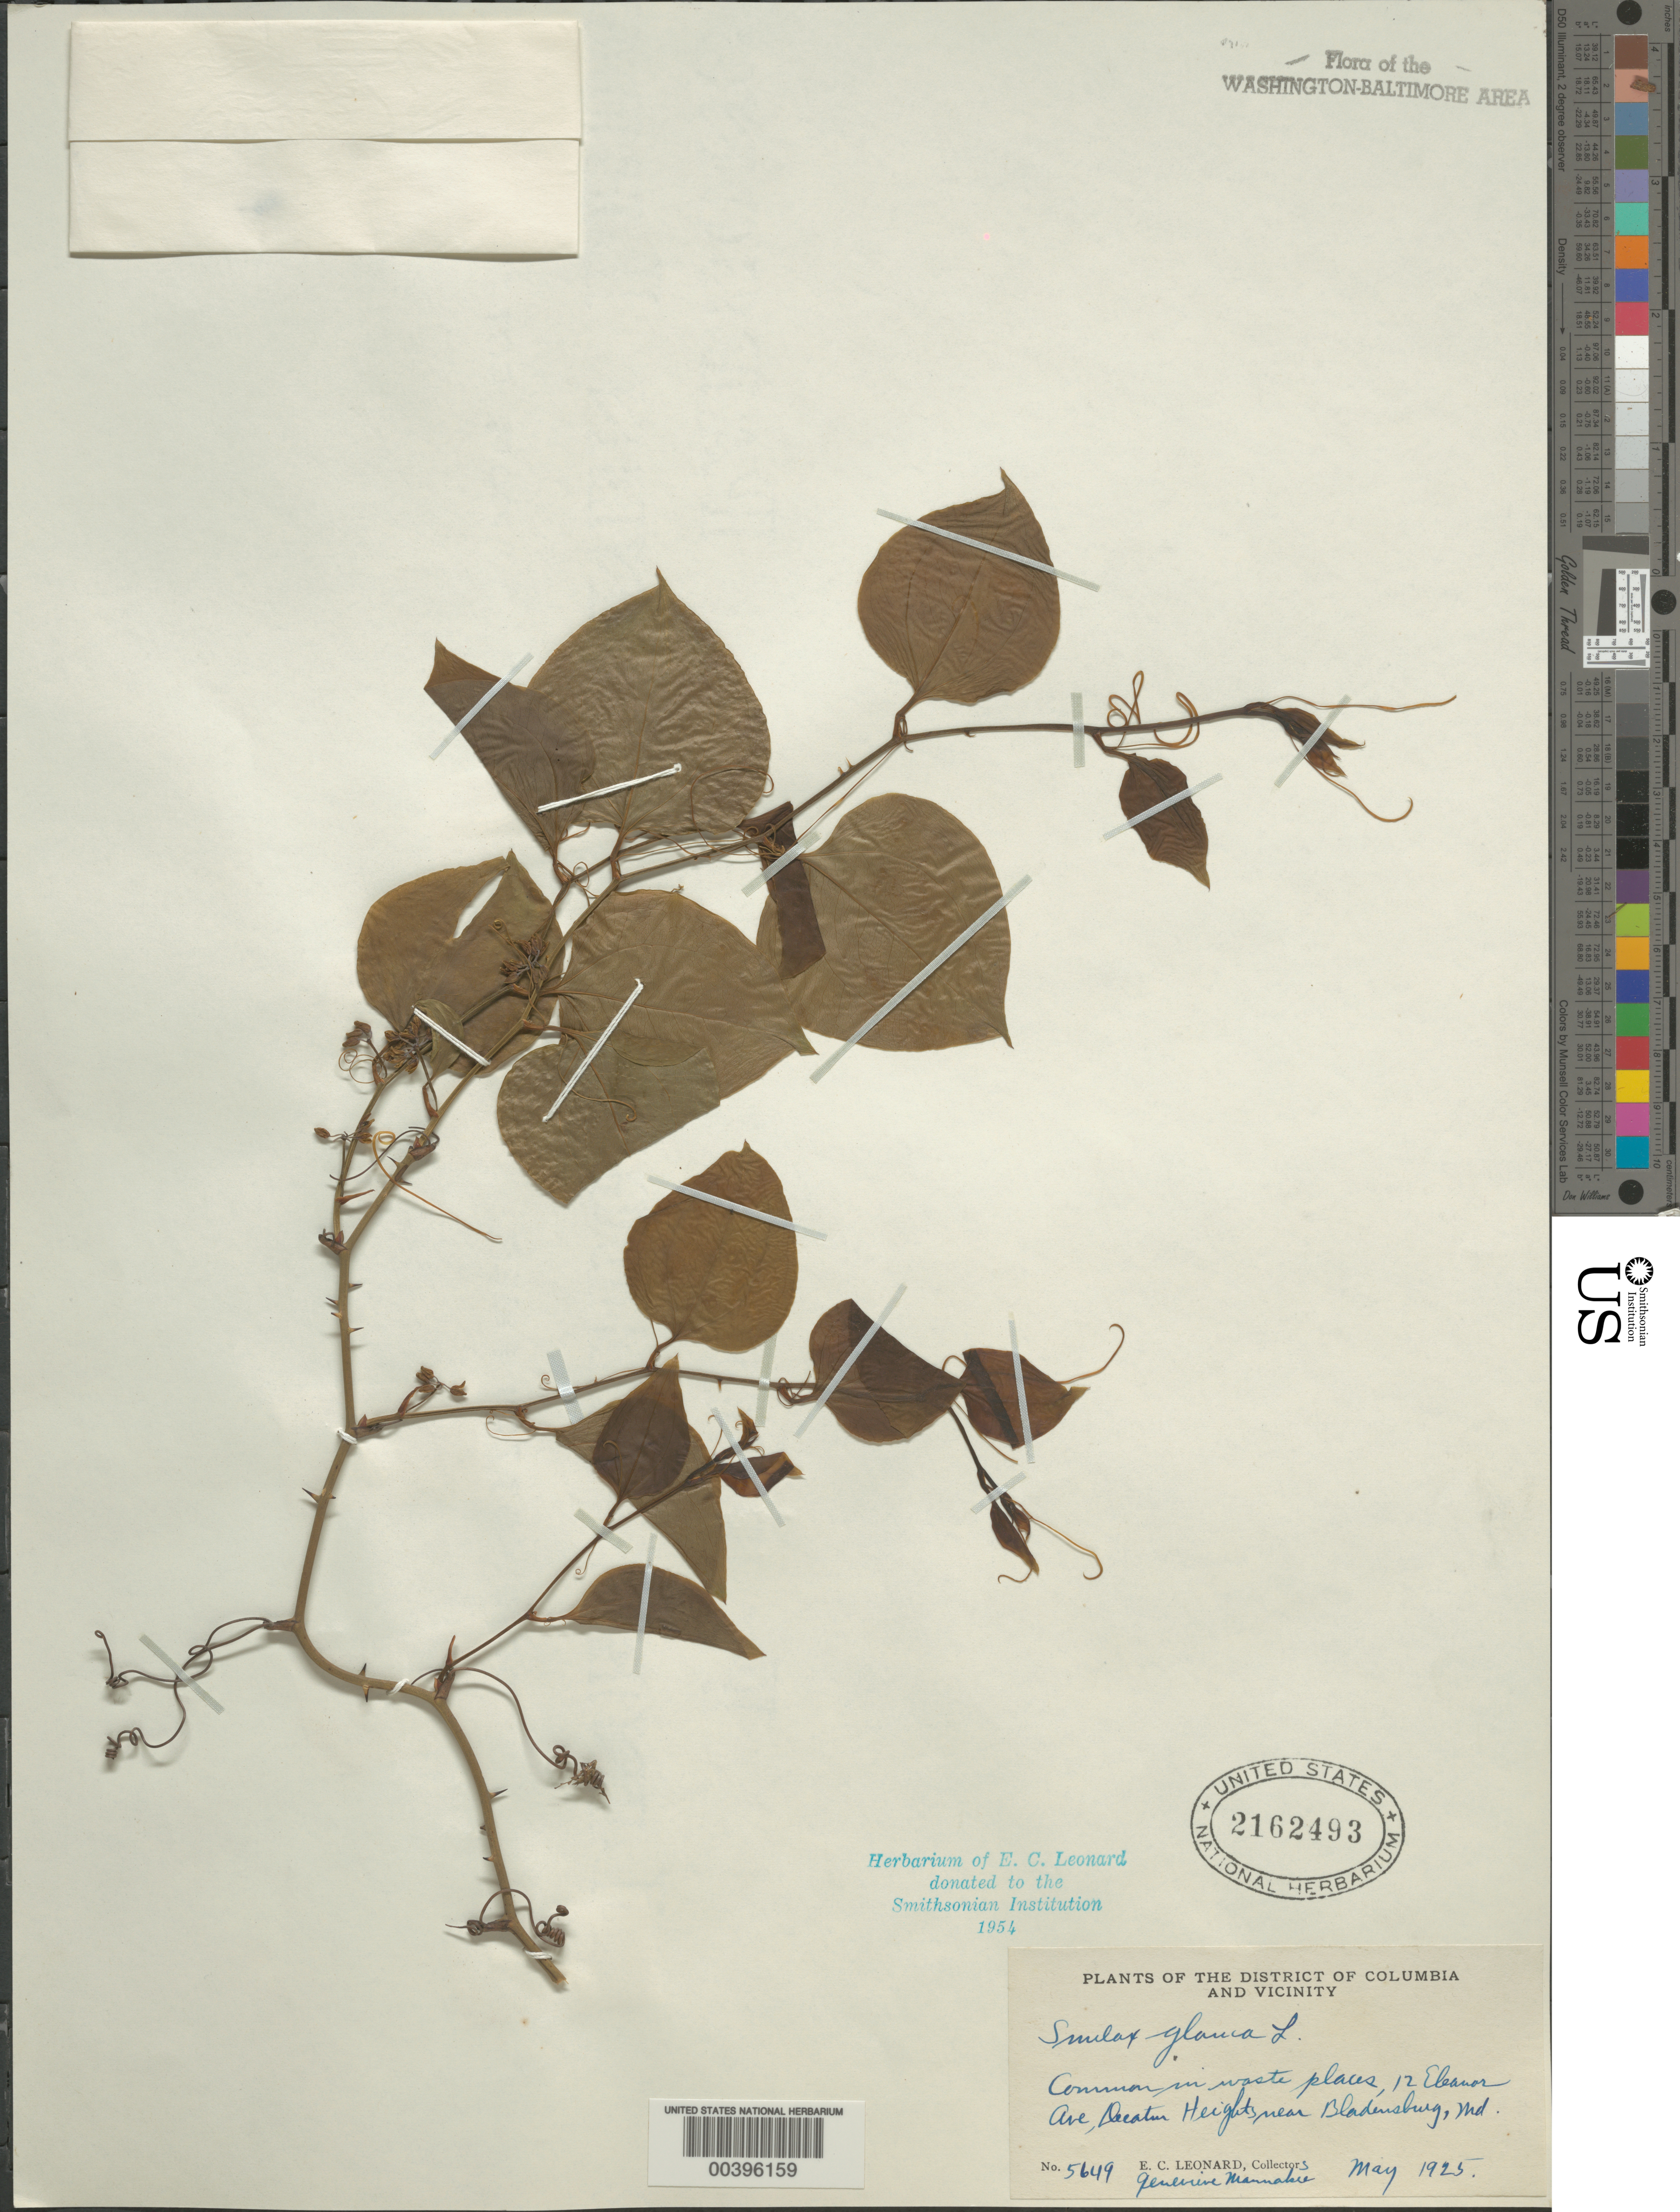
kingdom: Plantae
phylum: Tracheophyta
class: Liliopsida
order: Liliales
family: Smilacaceae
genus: Smilax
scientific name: Smilax glauca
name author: Walter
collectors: E. C. Leonard & G. Mannahee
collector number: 5649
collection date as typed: May 1925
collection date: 1925-05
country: United States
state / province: Maryland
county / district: Prince George's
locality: Bladensburg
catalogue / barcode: US 2162493